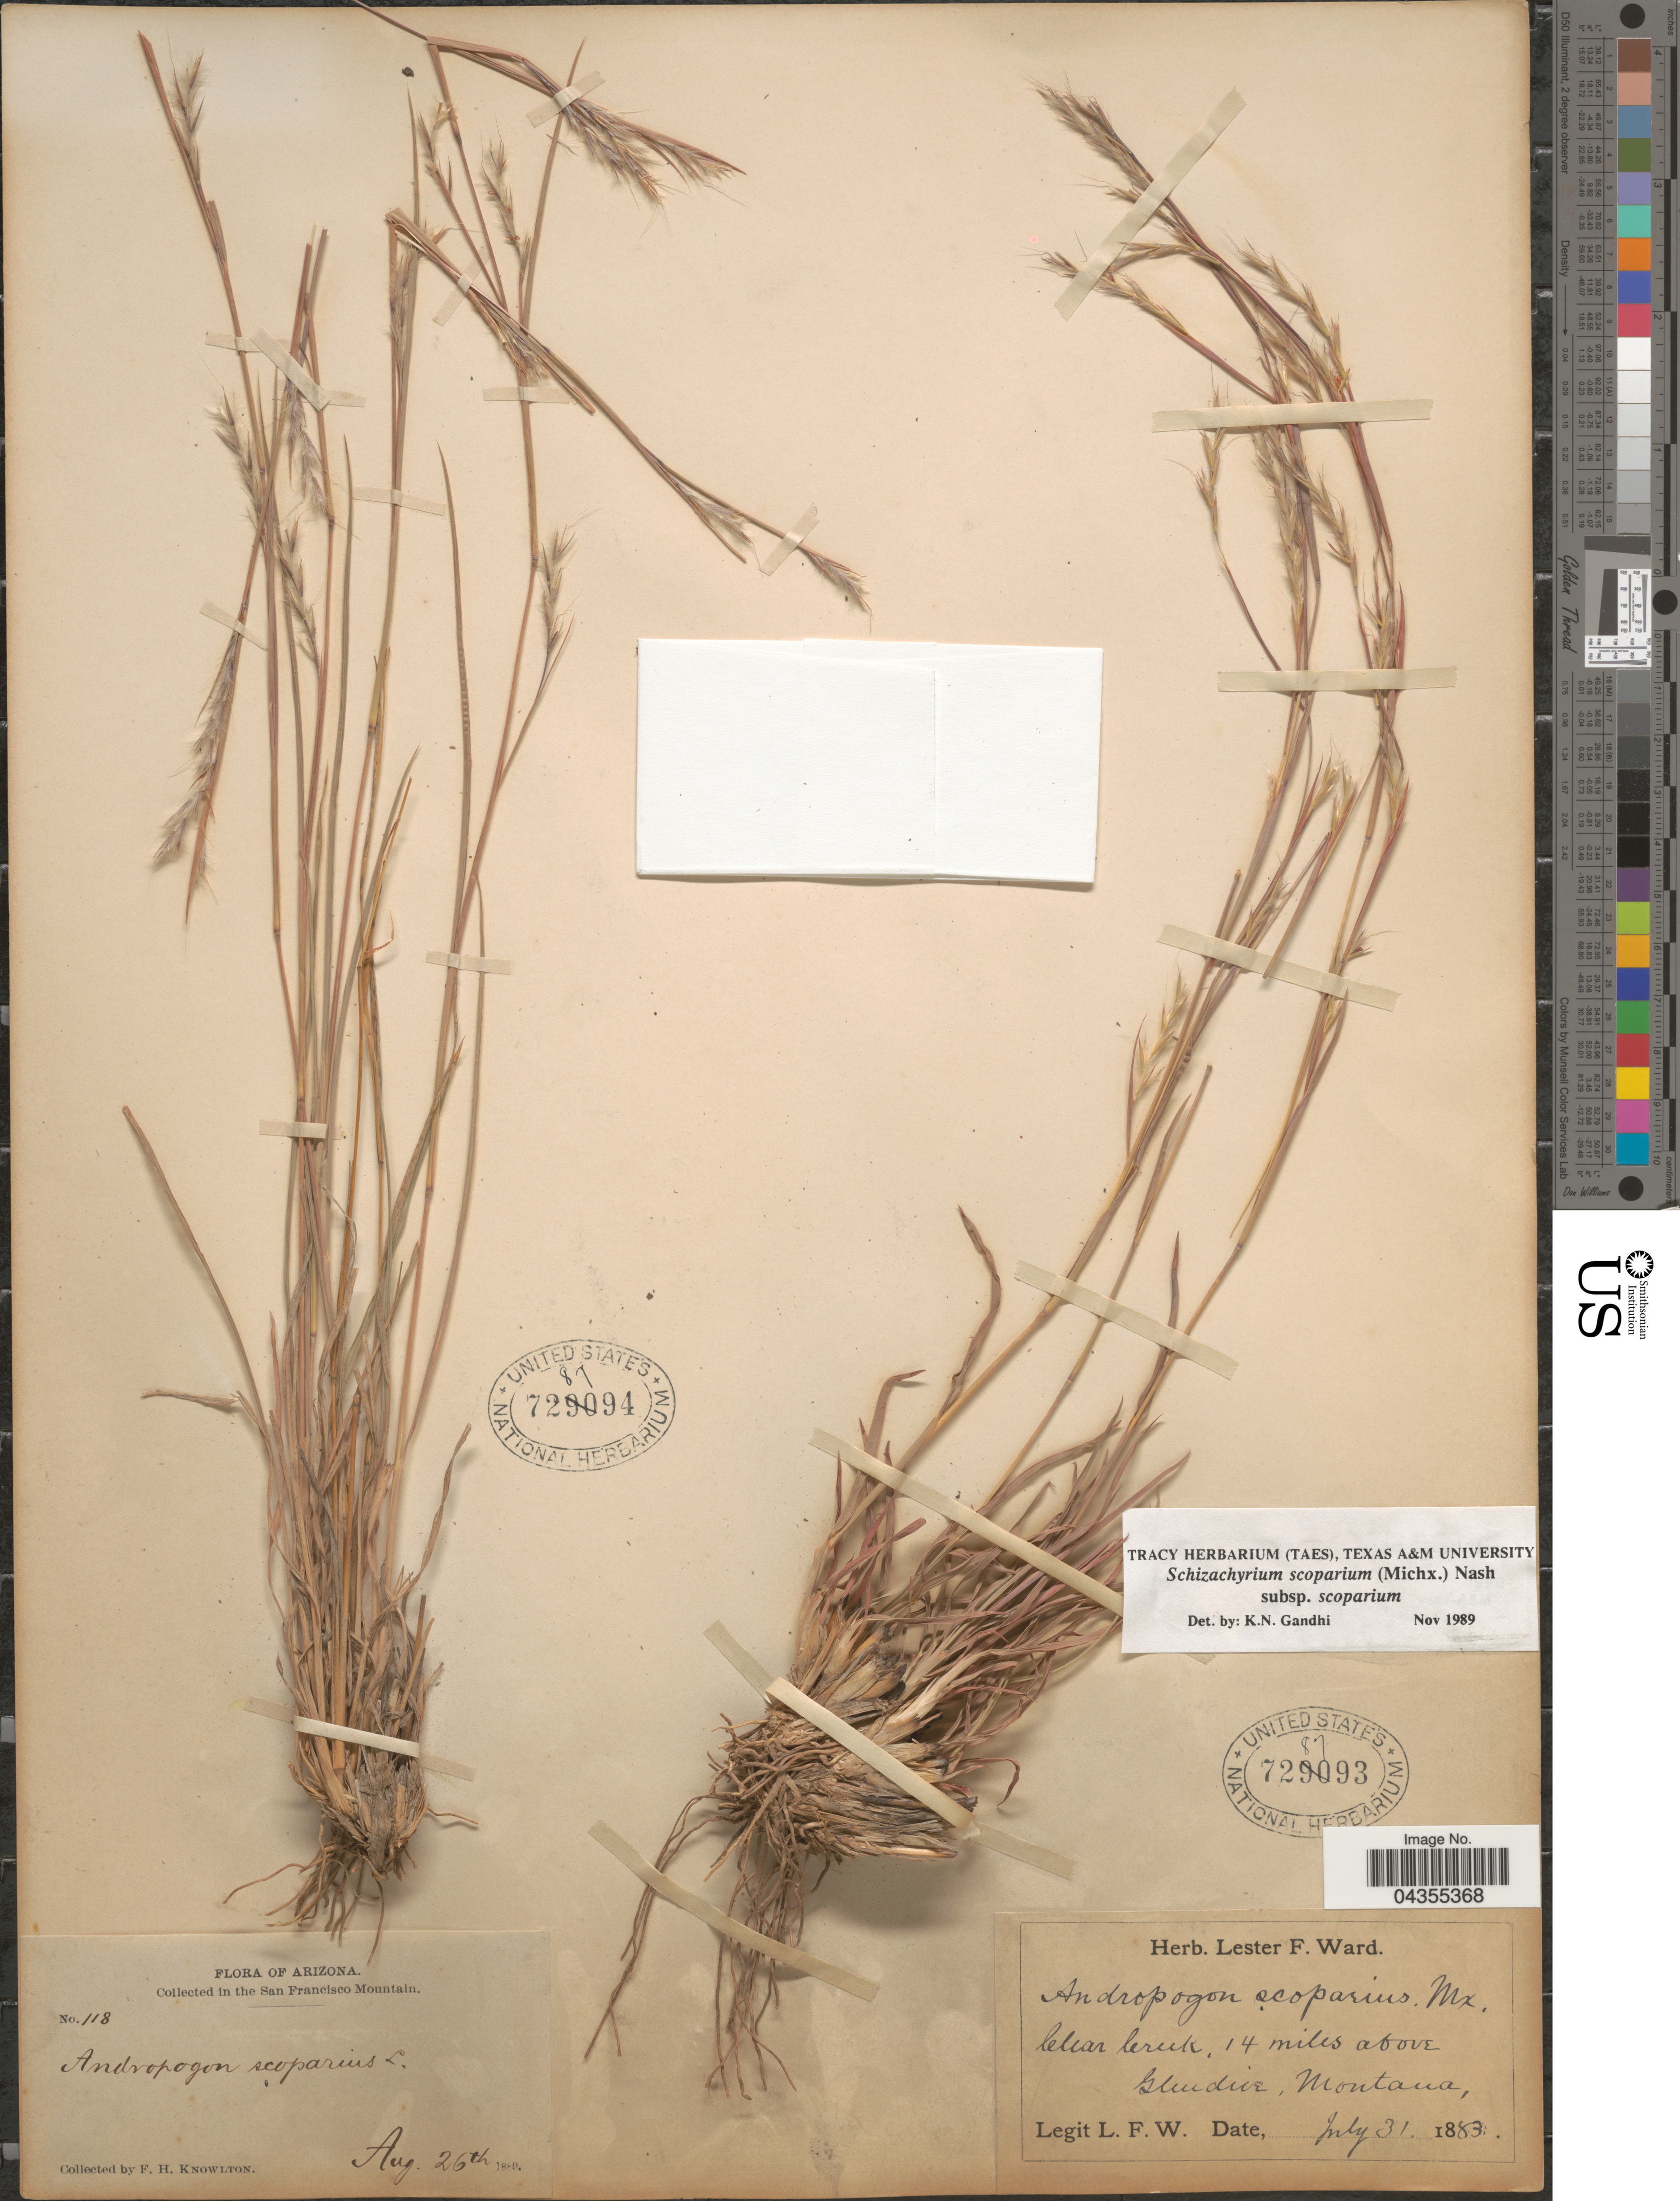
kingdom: Plantae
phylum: Tracheophyta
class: Liliopsida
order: Poales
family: Poaceae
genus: Schizachyrium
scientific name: Schizachyrium scoparium var. scoparium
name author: (Michx.) Nash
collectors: F. H. Knowlton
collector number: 118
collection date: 1880-08-26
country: United States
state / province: Arizona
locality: In the San Francisco Mountain.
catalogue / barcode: US 728794-2